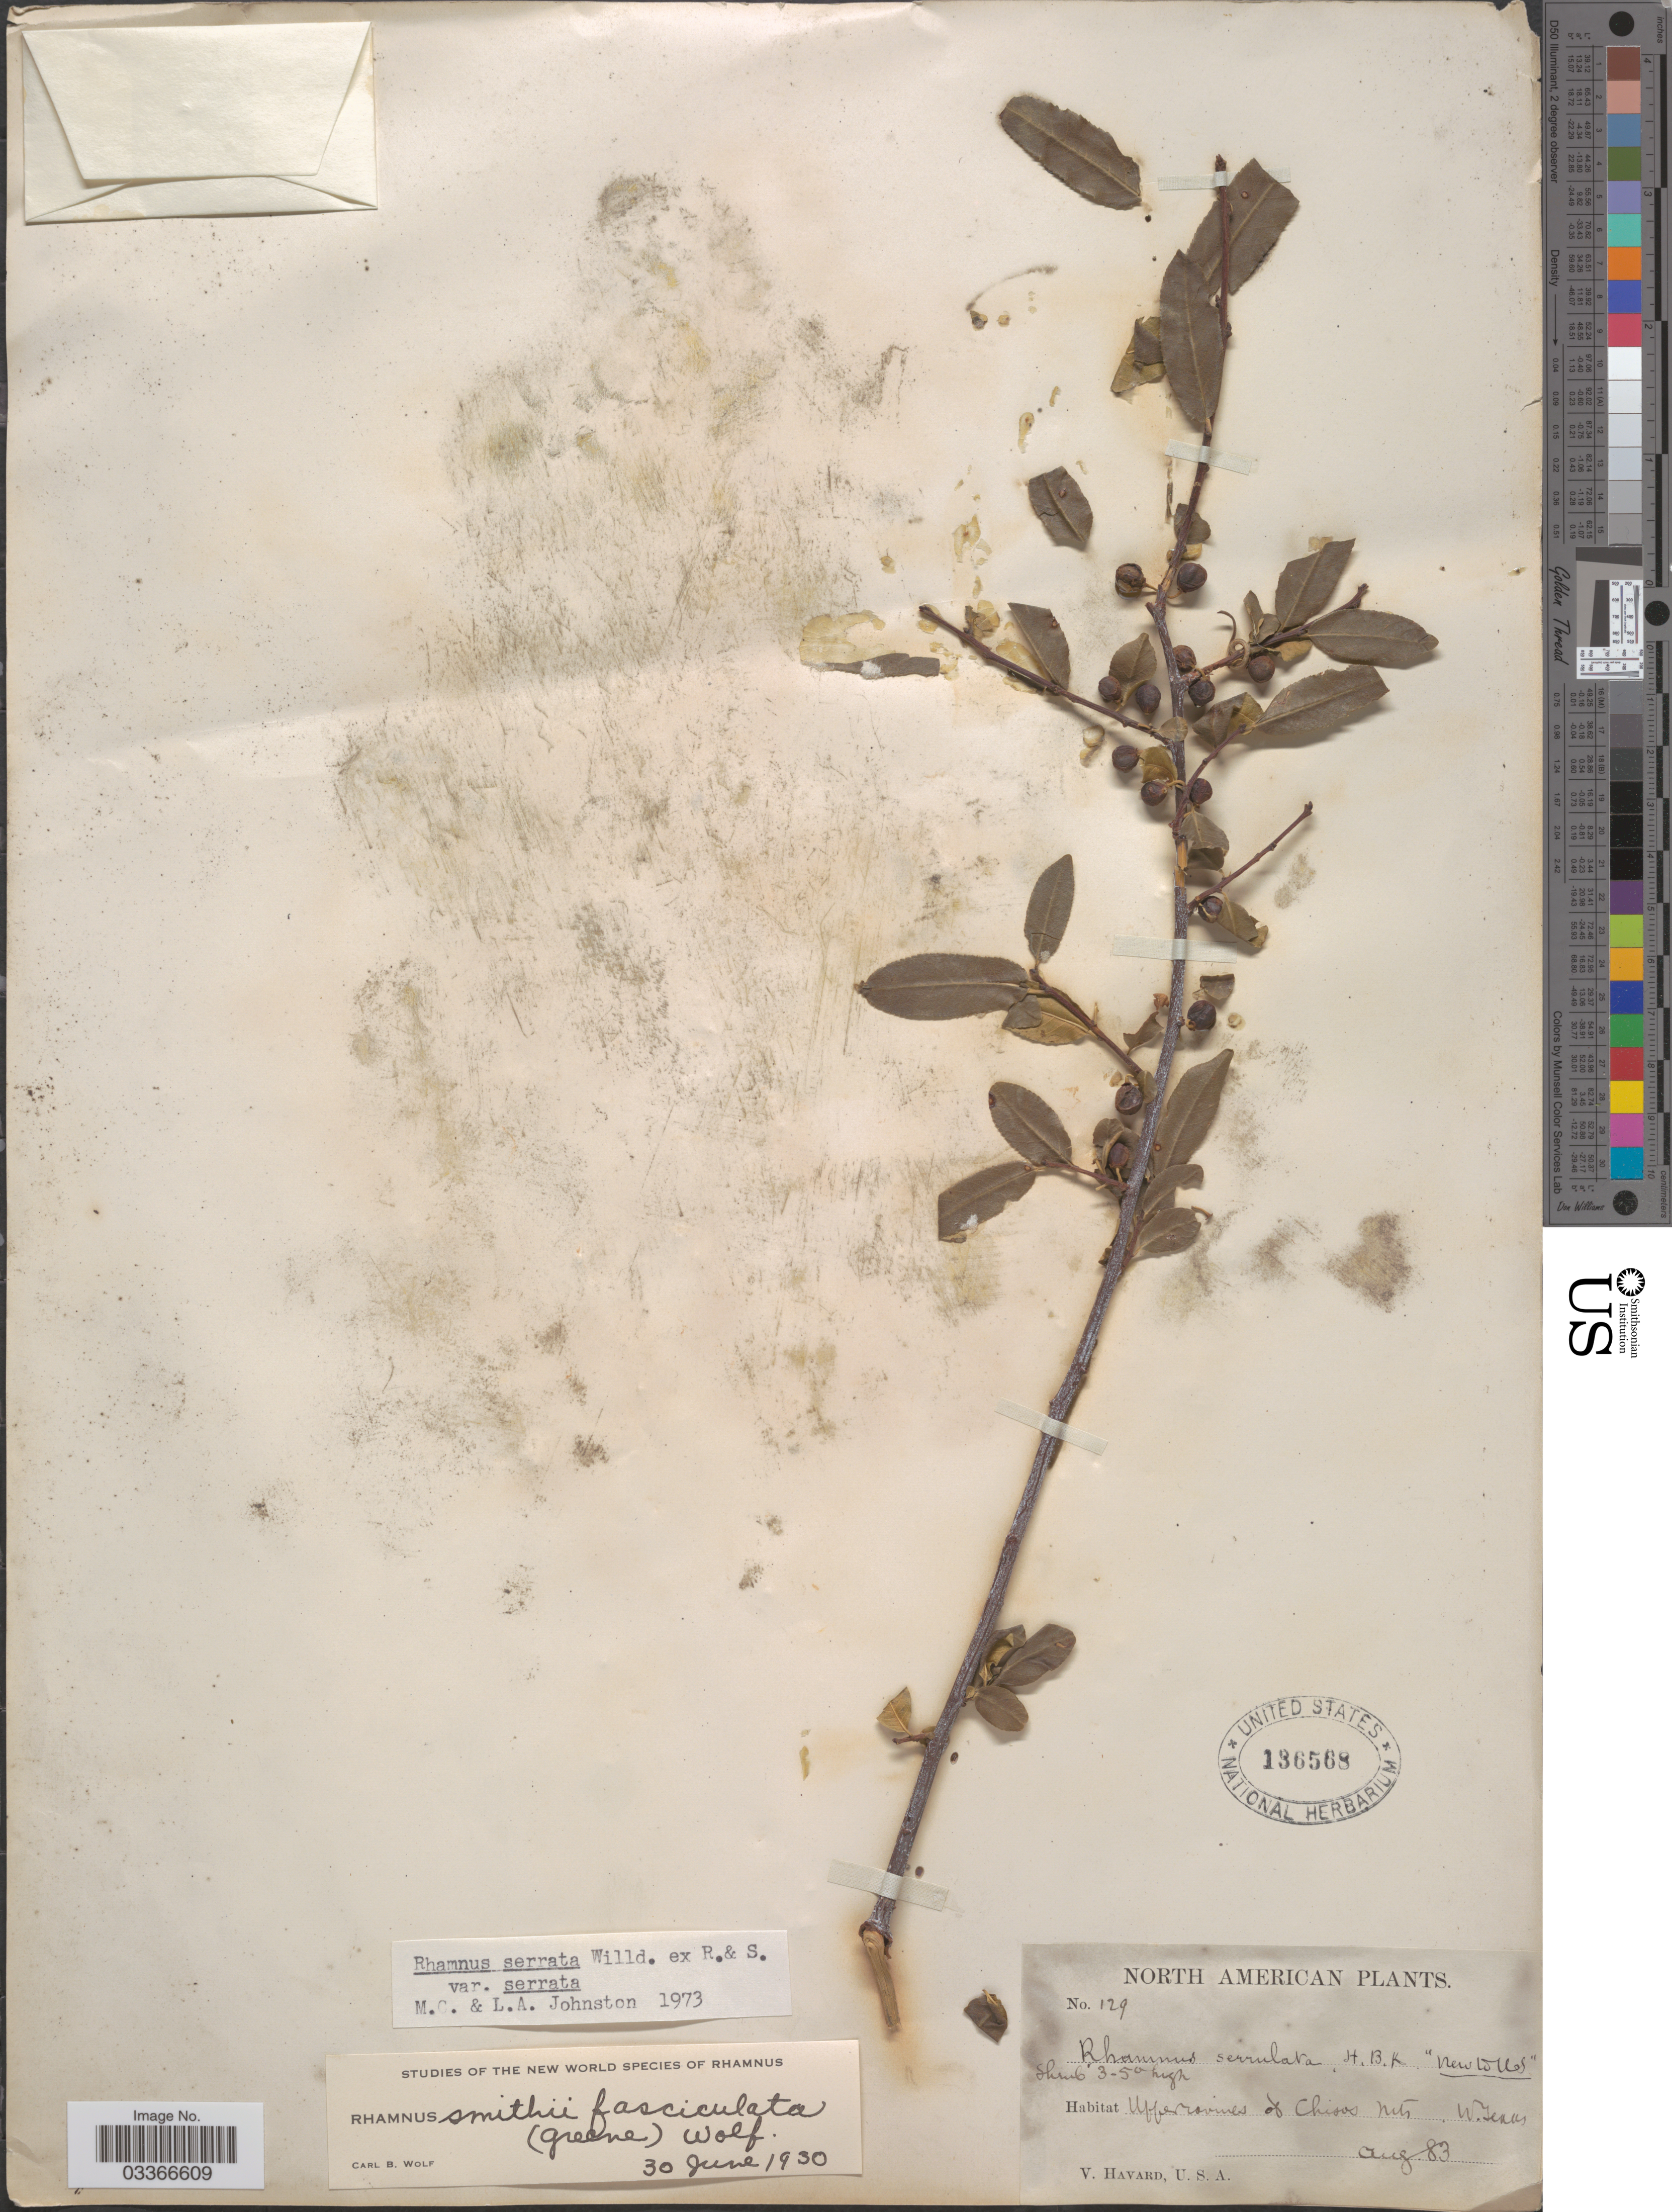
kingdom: Plantae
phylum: Tracheophyta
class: Magnoliopsida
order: Rosales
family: Rhamnaceae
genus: Rhamnus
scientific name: Rhamnus serrata var. serrata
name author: Humb. & Bonpl. ex Willd.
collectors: V. Havard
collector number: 129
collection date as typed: Transcribed d/m/y: /8/83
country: United States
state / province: Texas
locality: Upper ravines of Chiso Mts. W. Texas.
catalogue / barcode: US 136568